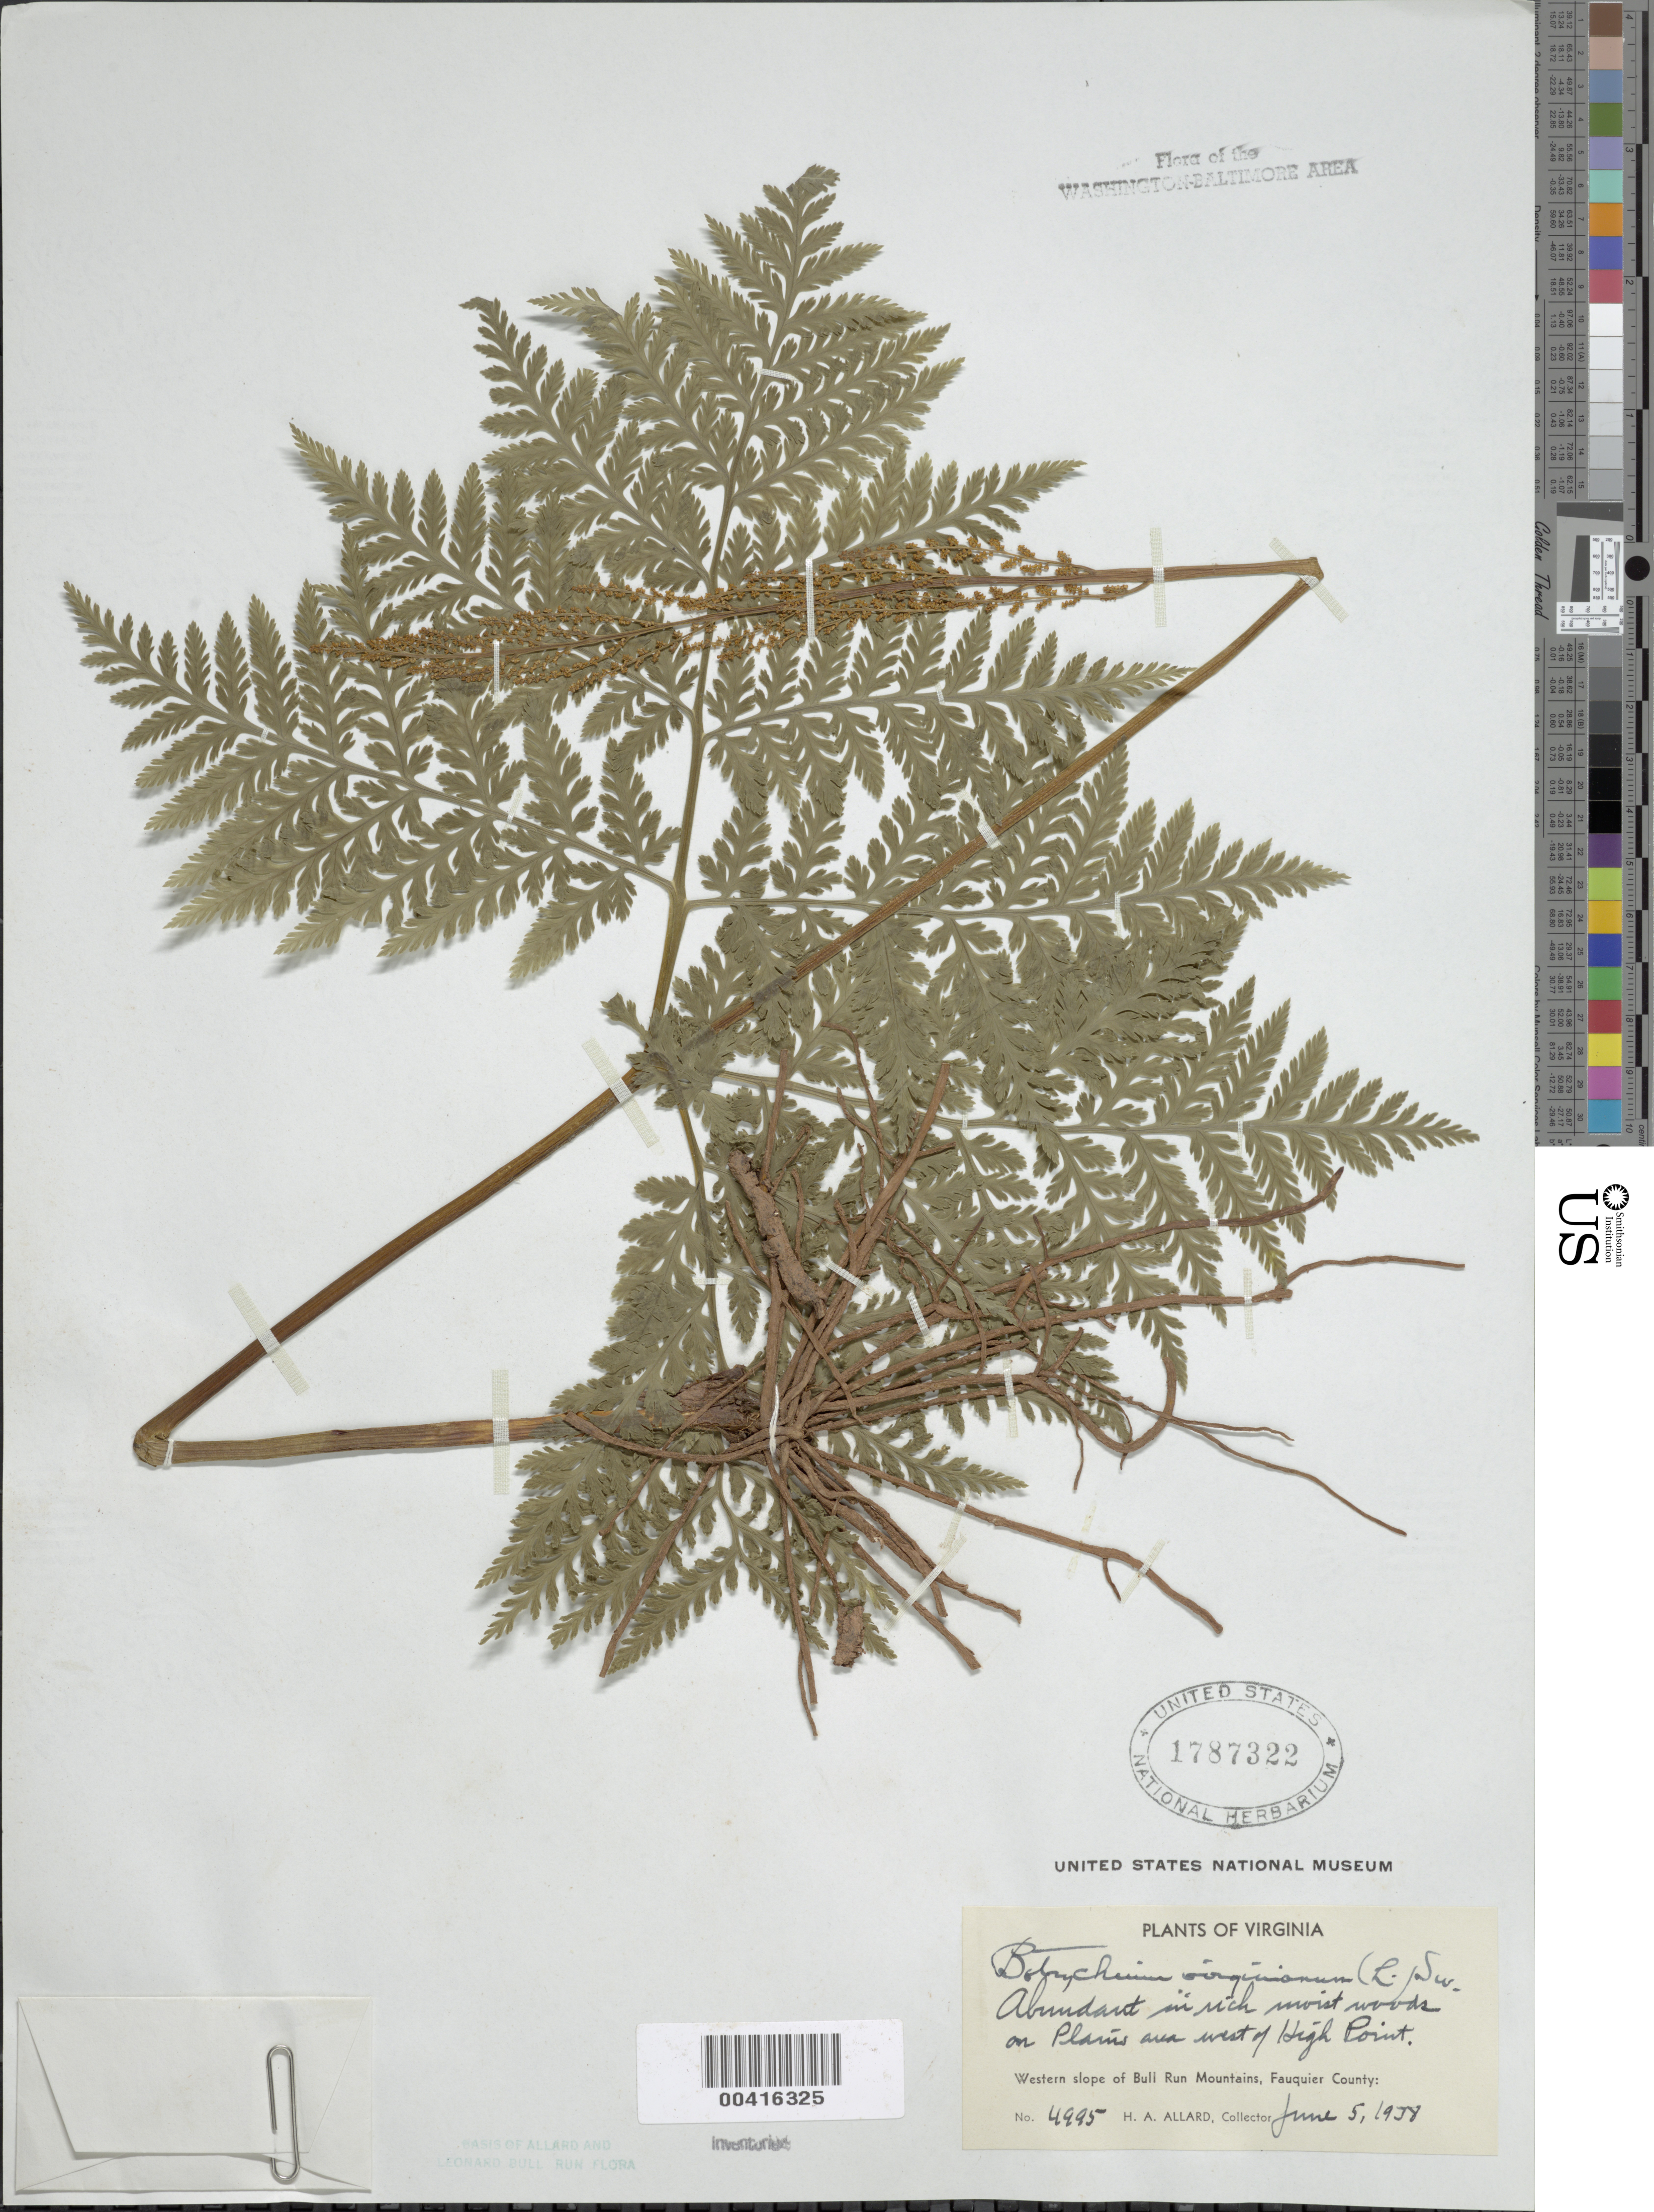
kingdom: Plantae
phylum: Tracheophyta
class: Polypodiopsida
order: Ophioglossales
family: Ophioglossaceae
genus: Botrychium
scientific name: Botrychium virginianum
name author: (L.) Sw.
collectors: H. A. Allard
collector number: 4995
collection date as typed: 03 Jun 1938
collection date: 1938-06-03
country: United States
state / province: Virginia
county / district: Fauquier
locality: West of High Point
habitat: Rich moist woods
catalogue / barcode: US 1787322